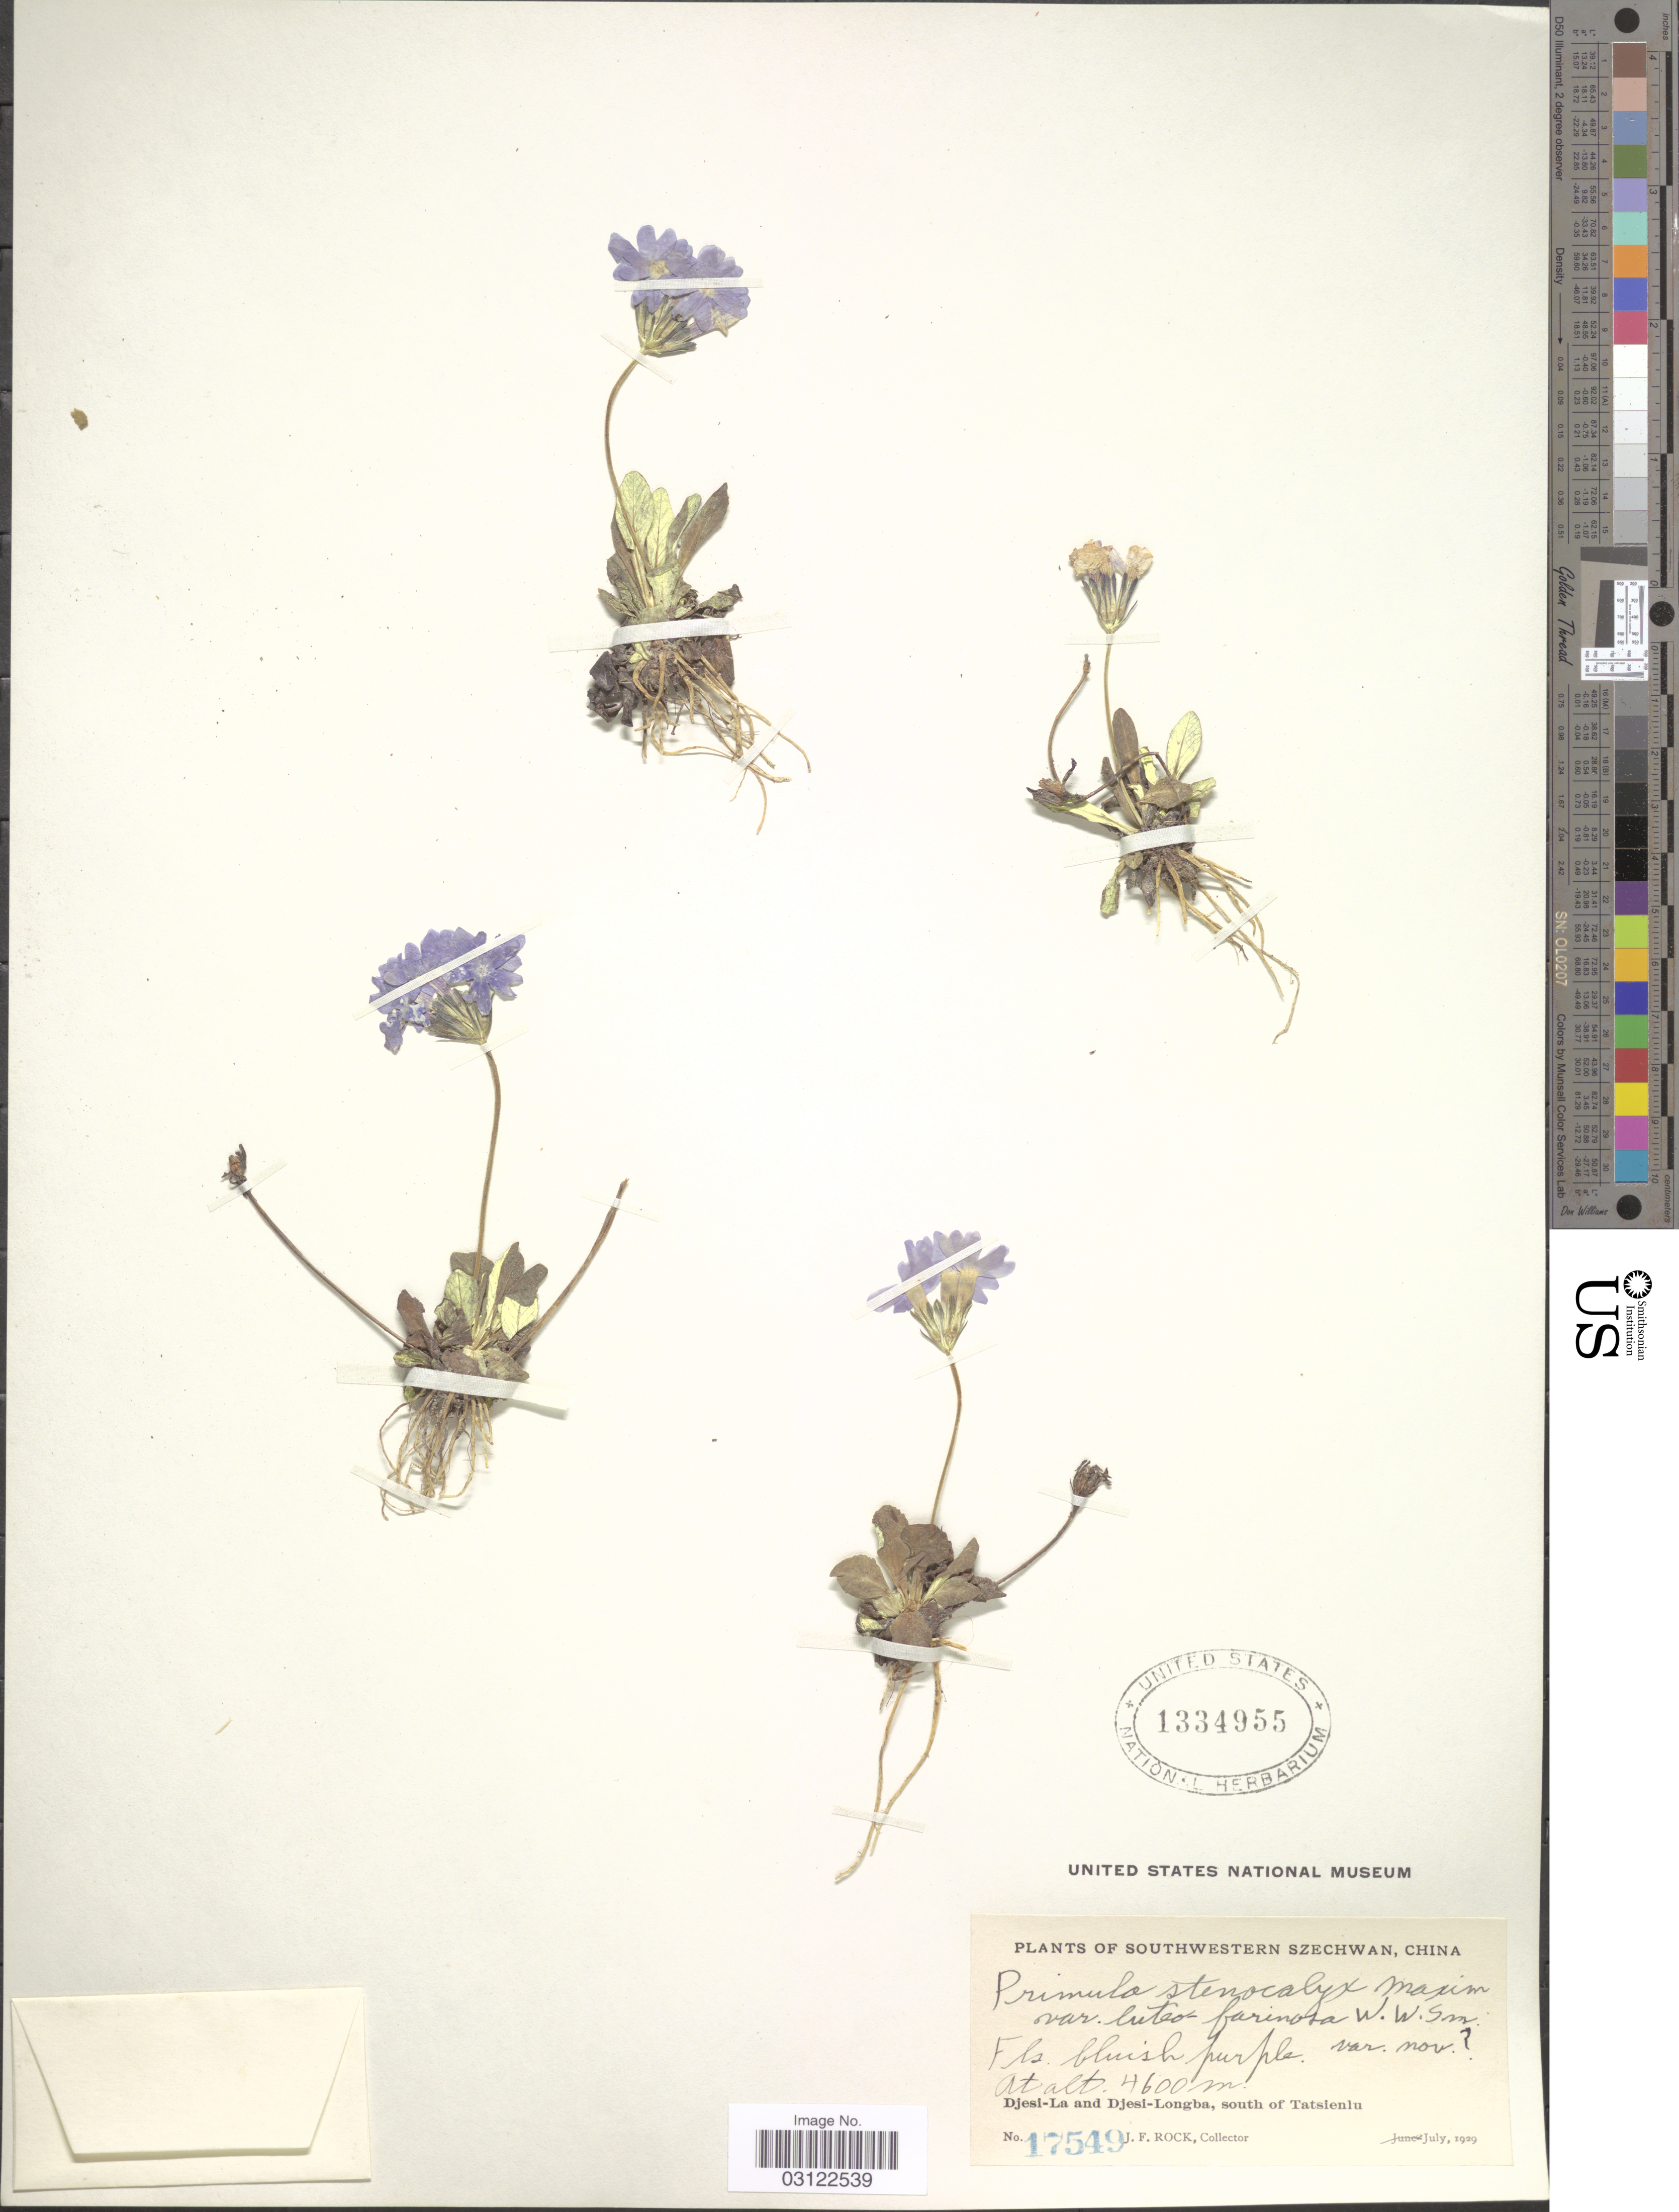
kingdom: Plantae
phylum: Tracheophyta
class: Magnoliopsida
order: Ericales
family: Primulaceae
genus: Primula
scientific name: Primula stenocalyx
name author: Maxim.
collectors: J. Rock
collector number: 17549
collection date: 1929-07-02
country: China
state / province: Sichuan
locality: Southwestern Szechwan. Djesi-La and Djesi-Longba, south of Tatsieniu.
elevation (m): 4600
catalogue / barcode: US 1334955